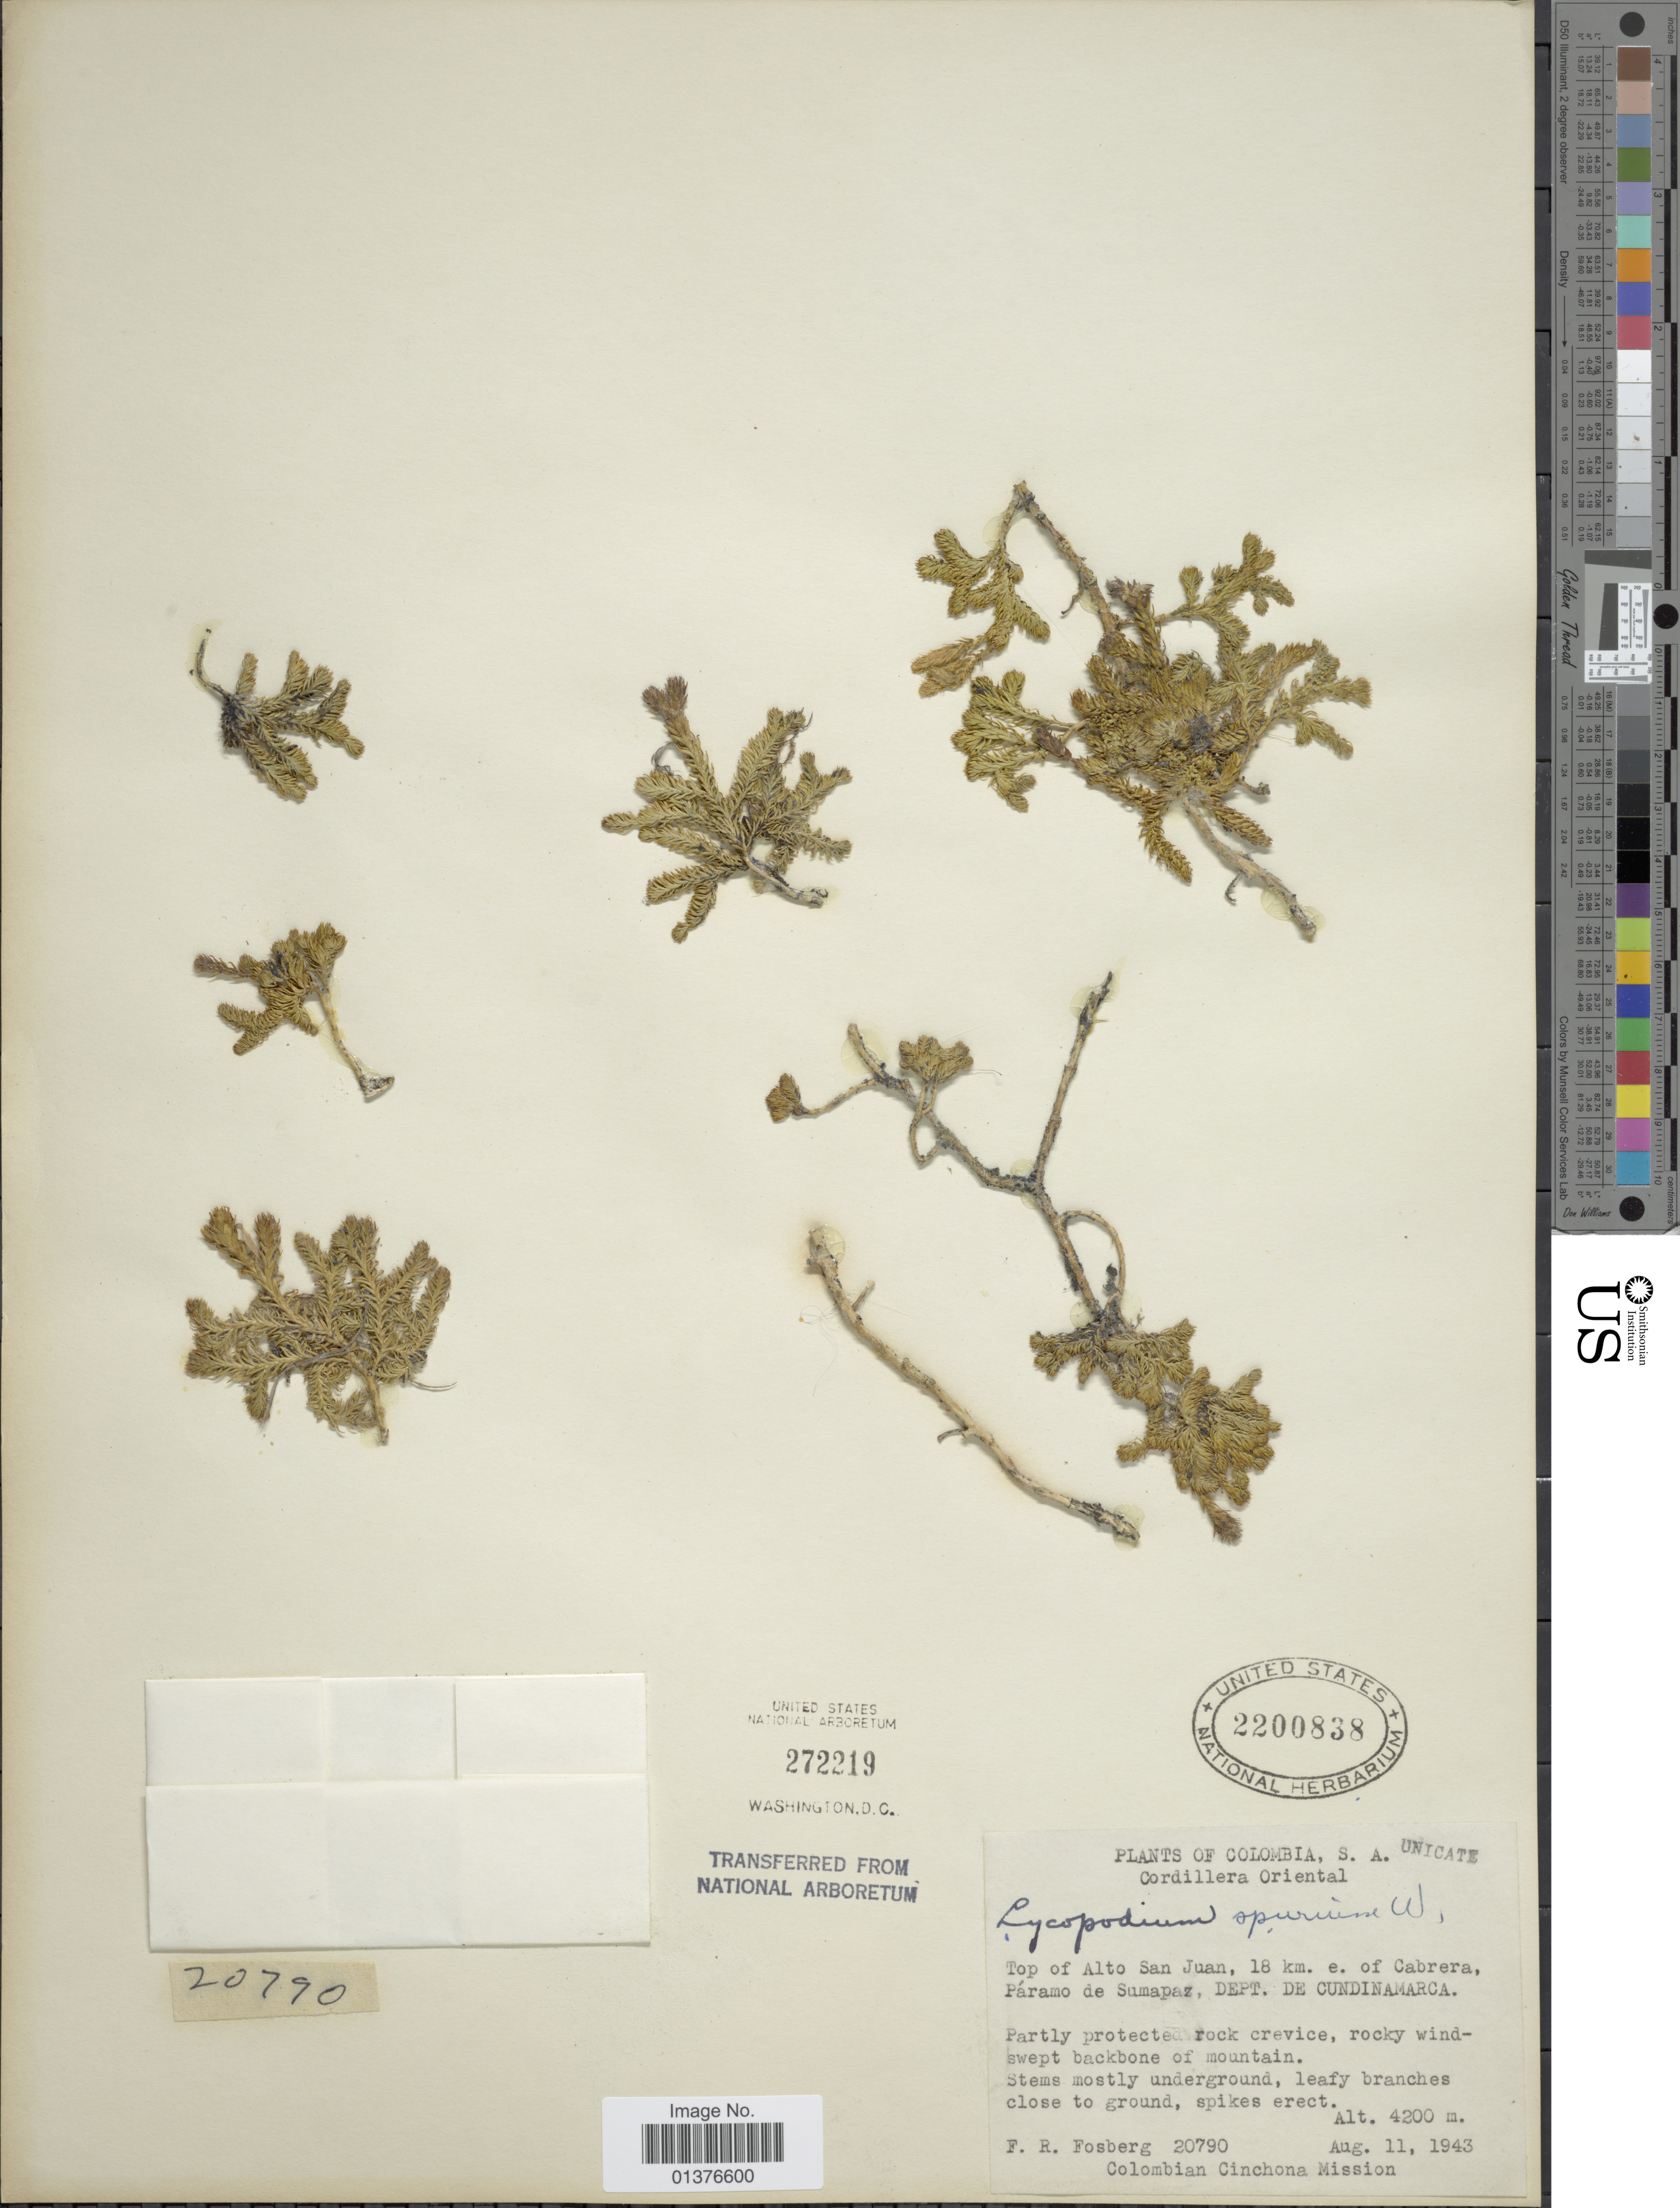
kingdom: Plantae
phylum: Tracheophyta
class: Lycopodiopsida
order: Lycopodiales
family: Lycopodiaceae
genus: Austrolycopodium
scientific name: Austrolycopodium magellanicum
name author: (P. Beauv.) Holub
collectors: F. R. Fosberg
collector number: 20790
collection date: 1943-08-11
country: Colombia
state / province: Cundinamarca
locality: Top of Alto San Juan, 18km e of Cabrera, Páramo de Sumapaz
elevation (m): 4200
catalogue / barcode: US 2200838